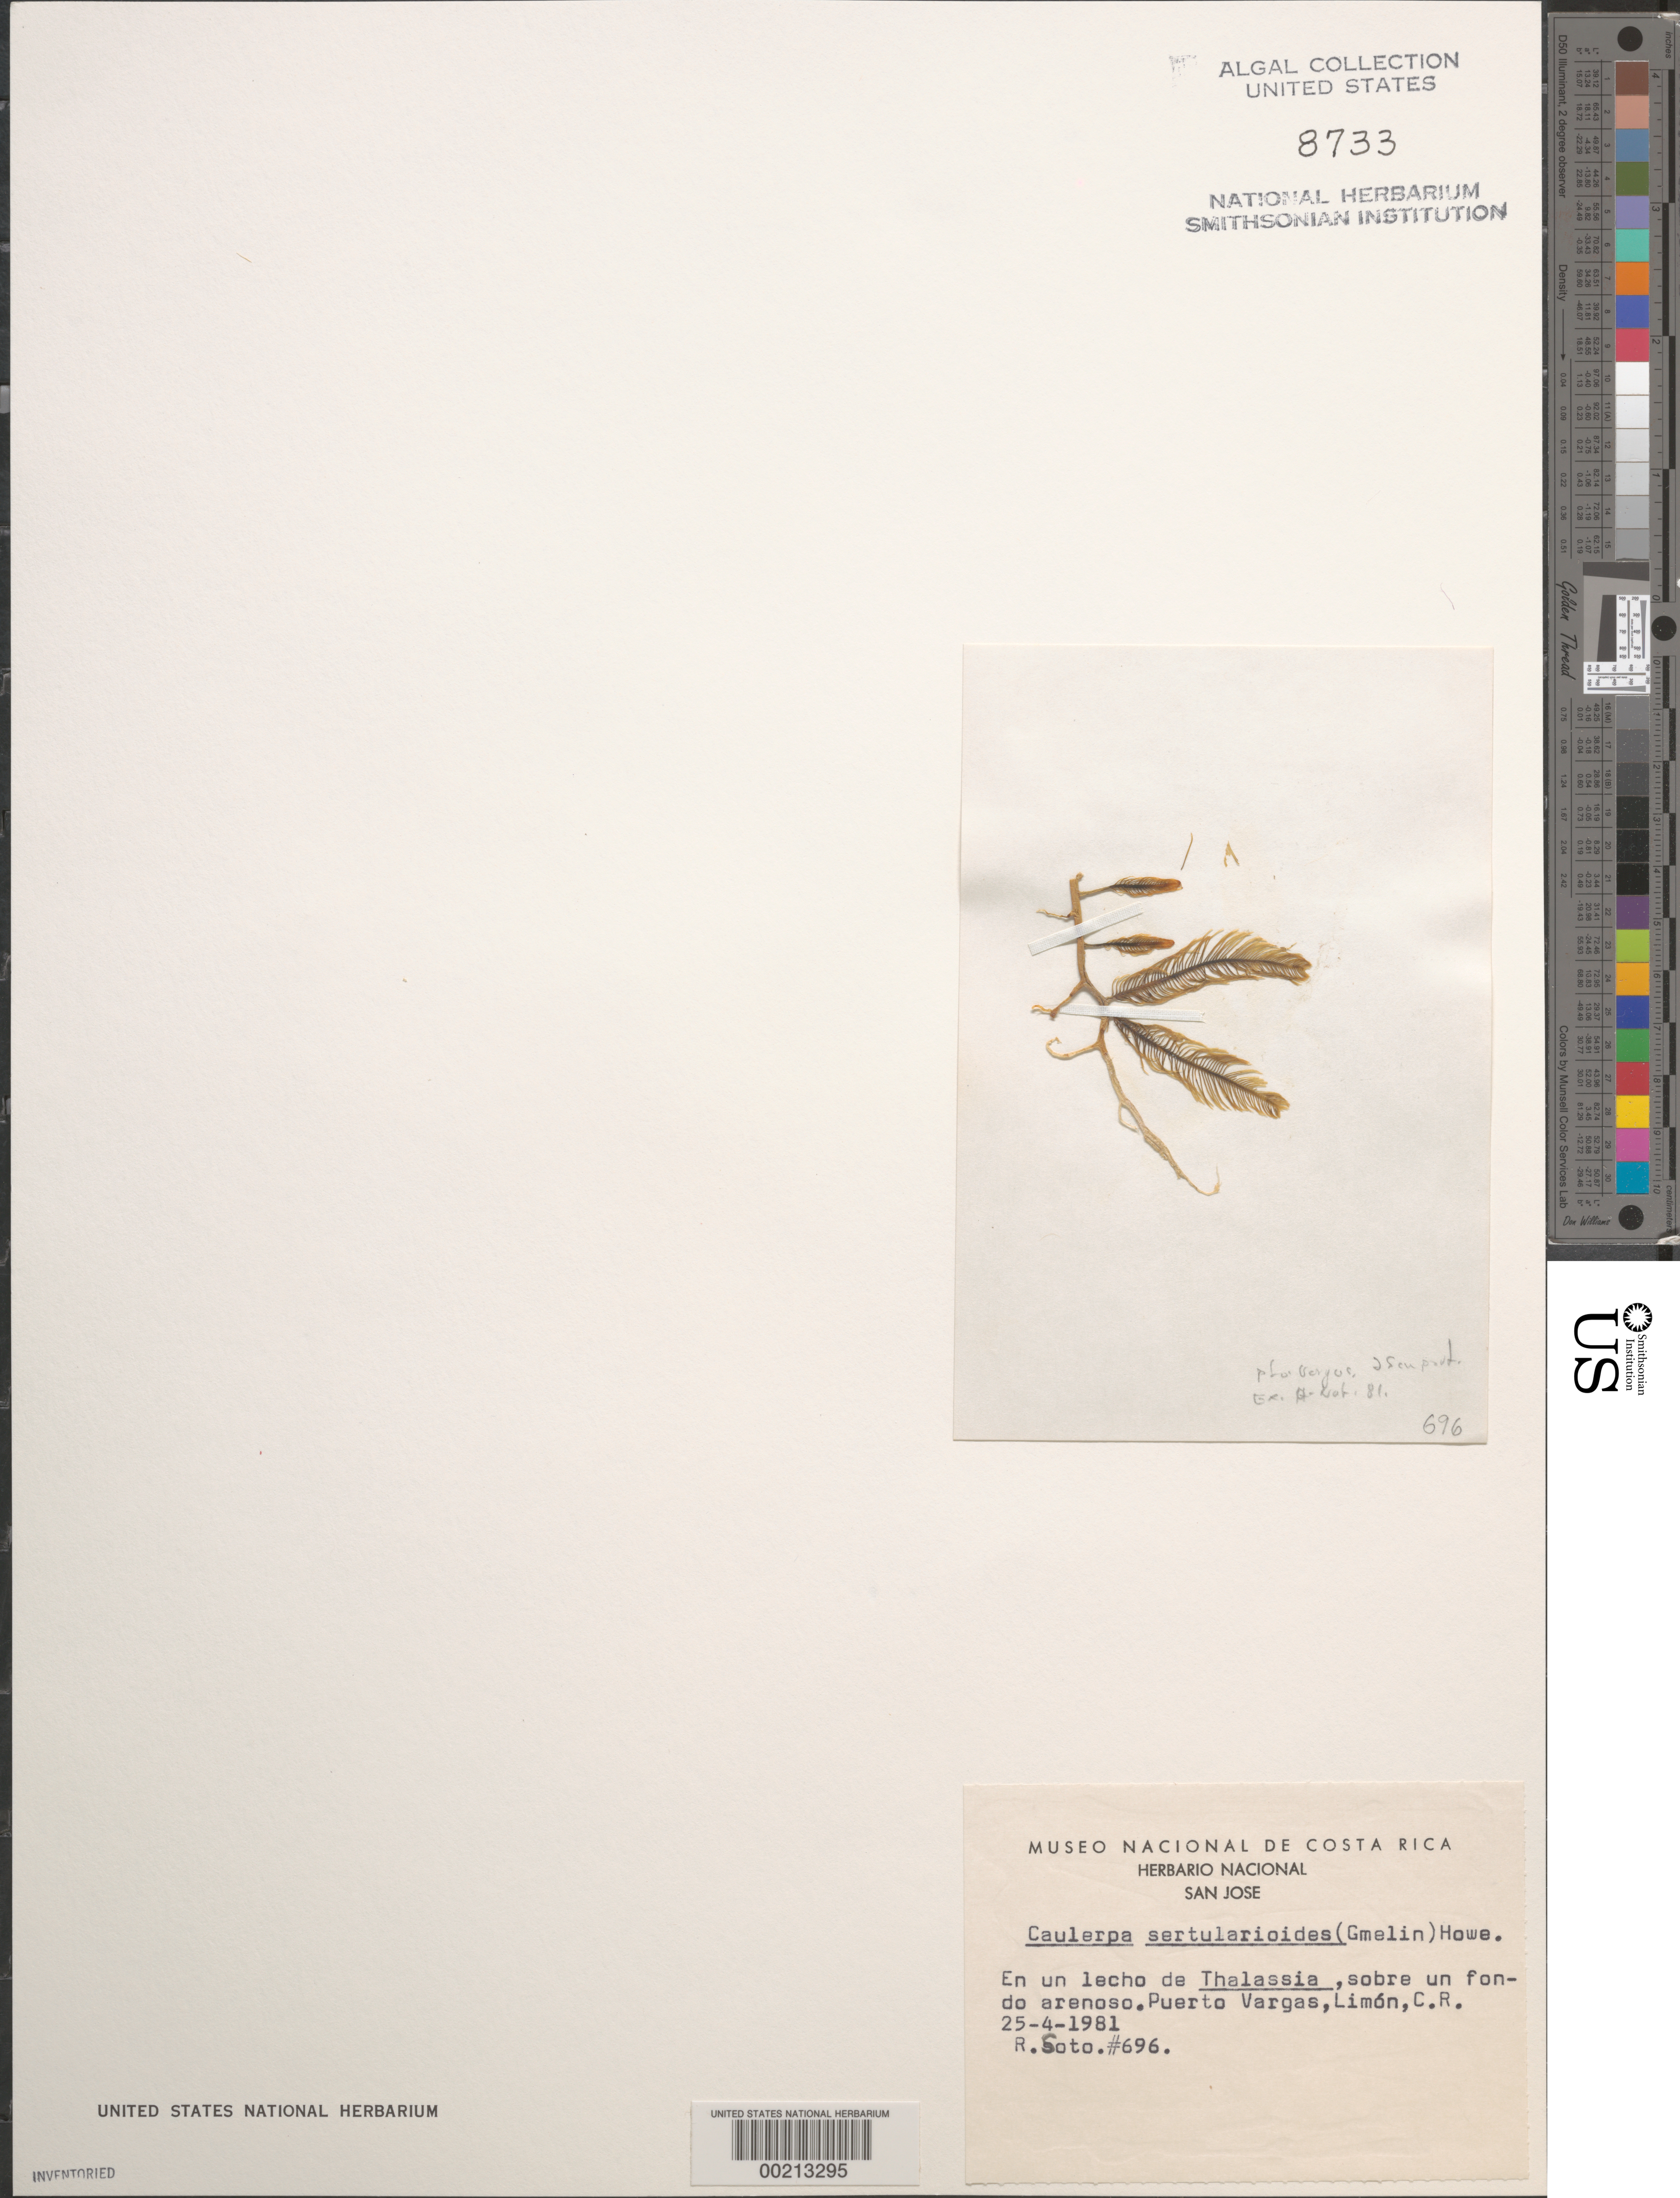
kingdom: Plantae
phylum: Chlorophyta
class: Ulvophyceae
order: Bryopsidales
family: Caulerpaceae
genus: Caulerpa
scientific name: Caulerpa sertularioides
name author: (S.G. Gmel.) M. Howe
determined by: Soto, R.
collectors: R. Soto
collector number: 696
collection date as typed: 25 Apr 1981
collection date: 1981-04-25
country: Costa Rica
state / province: Limón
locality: Puerto vargas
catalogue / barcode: US 8733